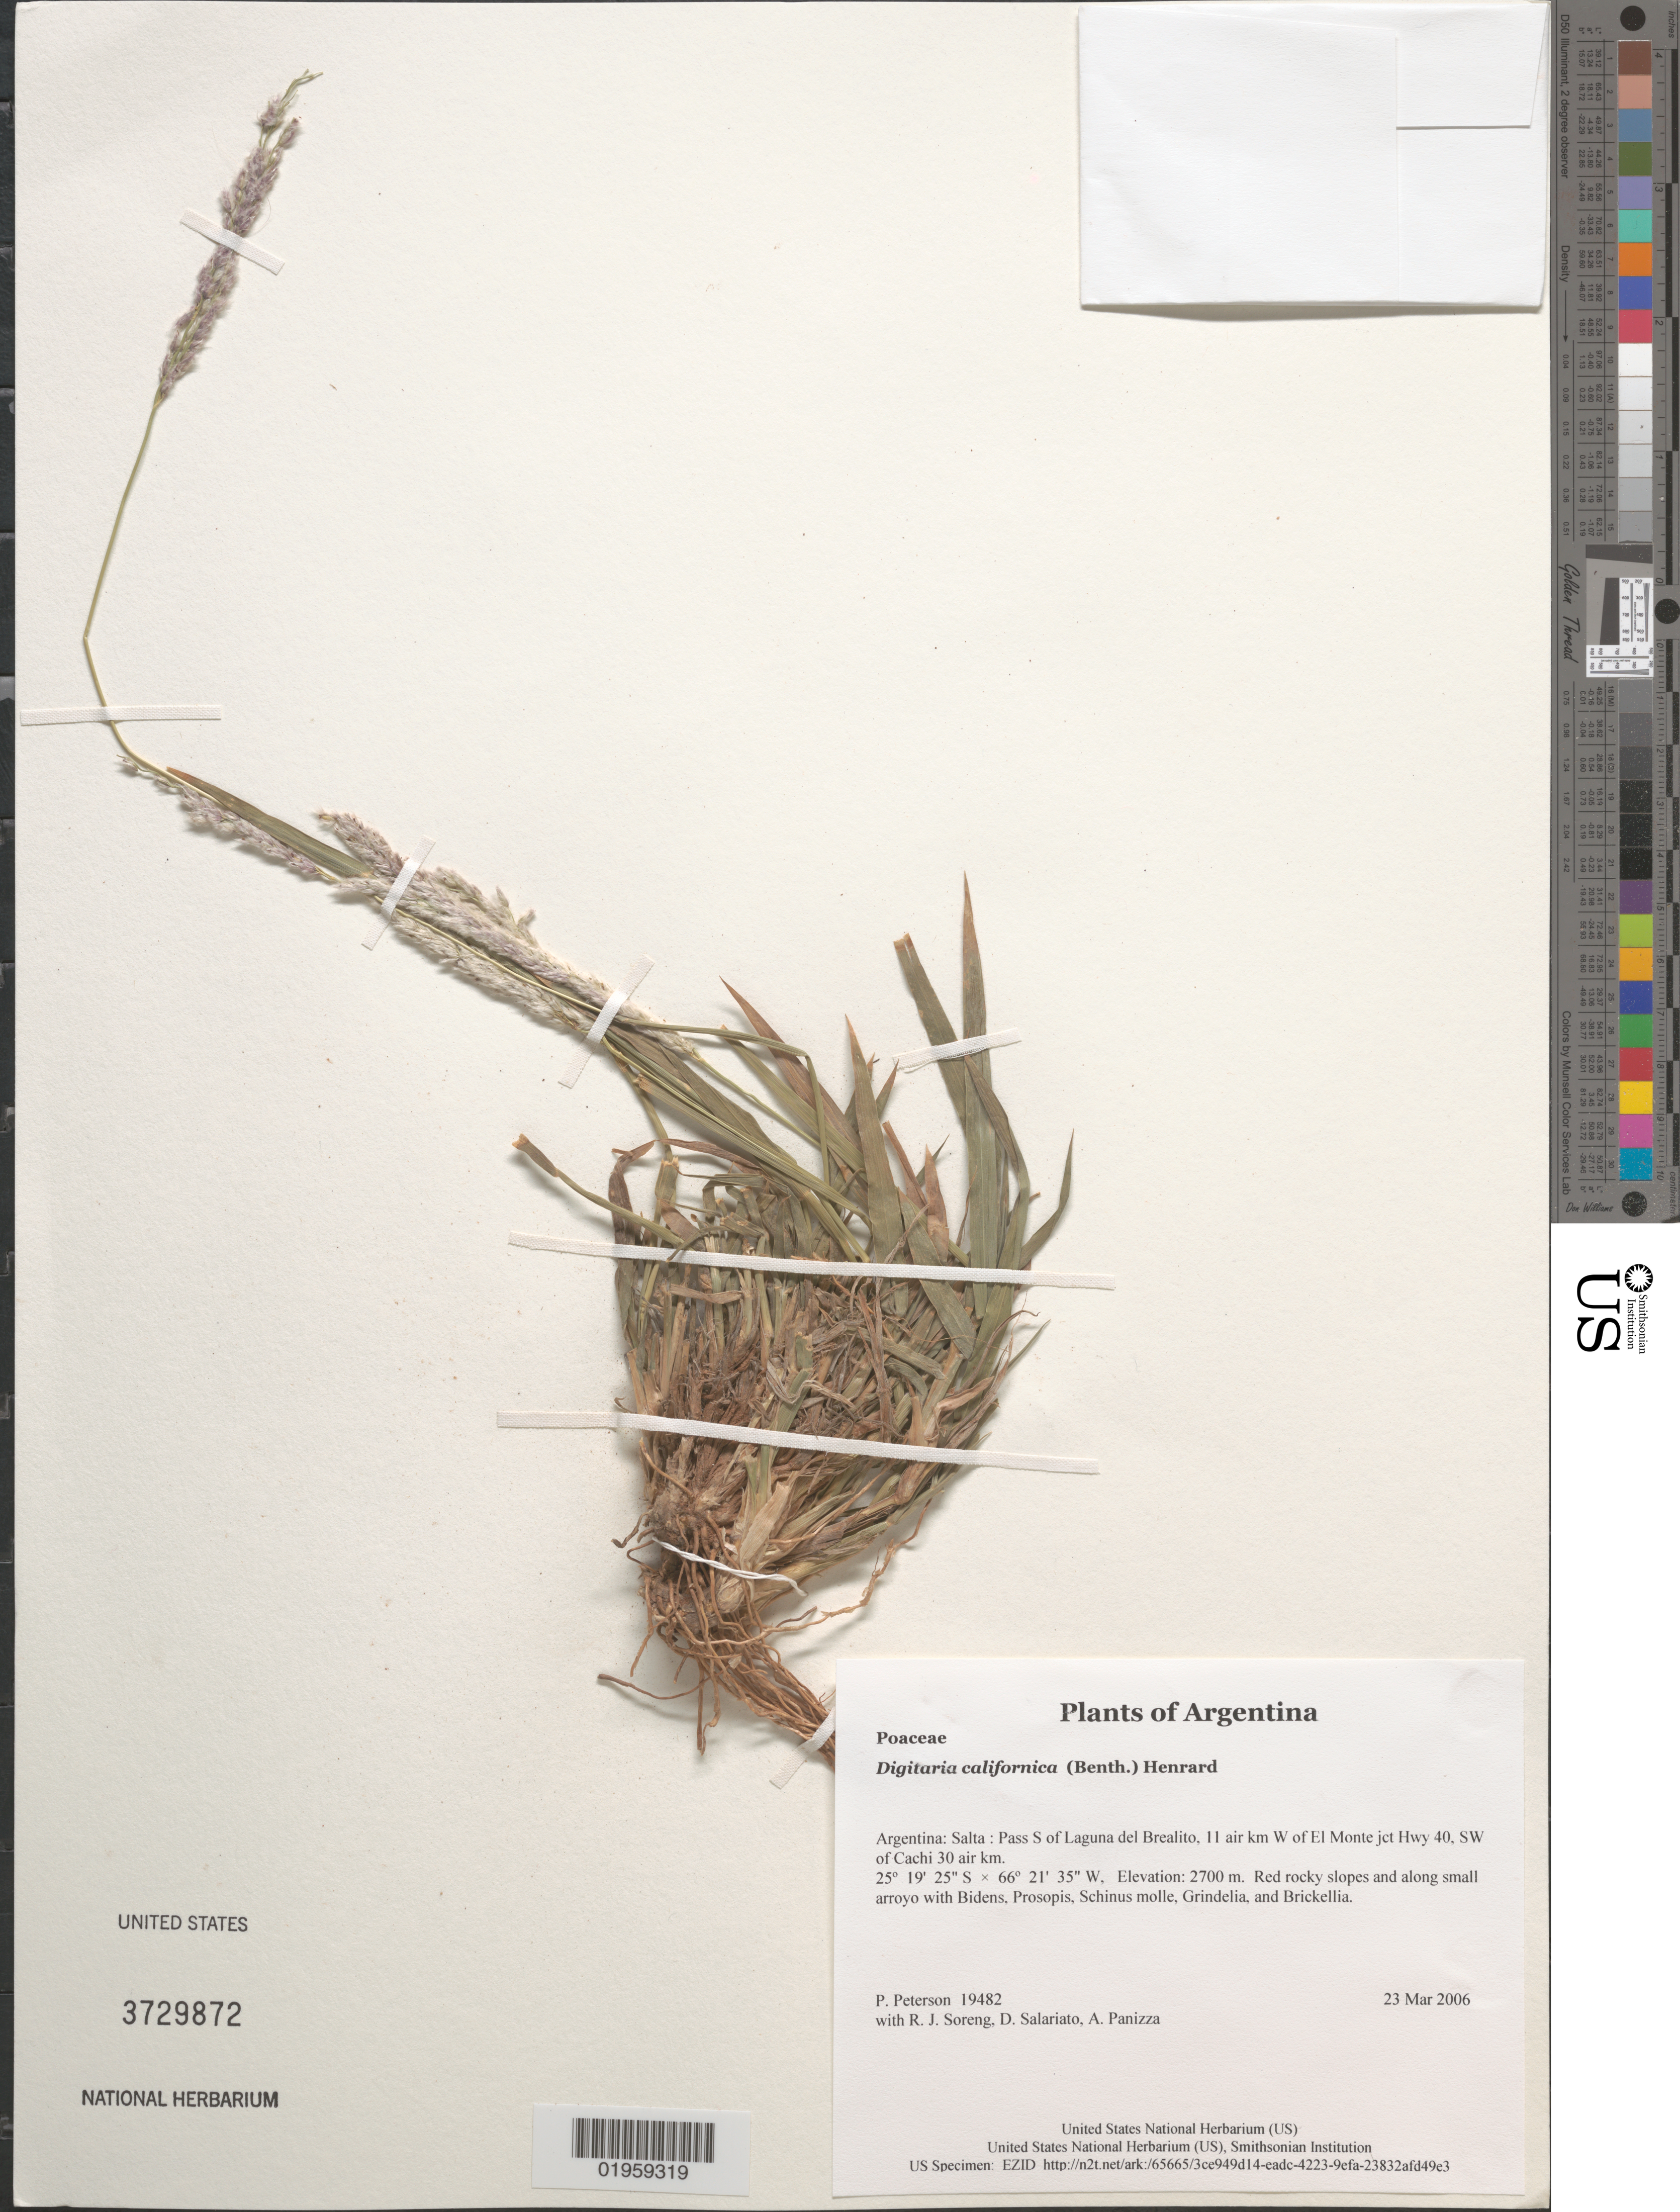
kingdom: Plantae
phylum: Tracheophyta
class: Liliopsida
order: Poales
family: Poaceae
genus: Digitaria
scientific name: Digitaria californica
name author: (Benth.) Henr.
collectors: P. M. Peterson, R. J. Soreng, D. Salariato & A. Panizza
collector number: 19482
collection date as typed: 23 Mar 2006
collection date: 2006-03-23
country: Argentina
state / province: Salta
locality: Pass S of Laguna del Brealito, 11 air km W of El Monte jct Hwy 40, SW of Cachi 30 air km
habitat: Red rocky slopes and along small arroyo with Bidens, Prosopis, Schinus molle, Grindelia, and Brickellia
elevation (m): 2700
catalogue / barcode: US 3729872